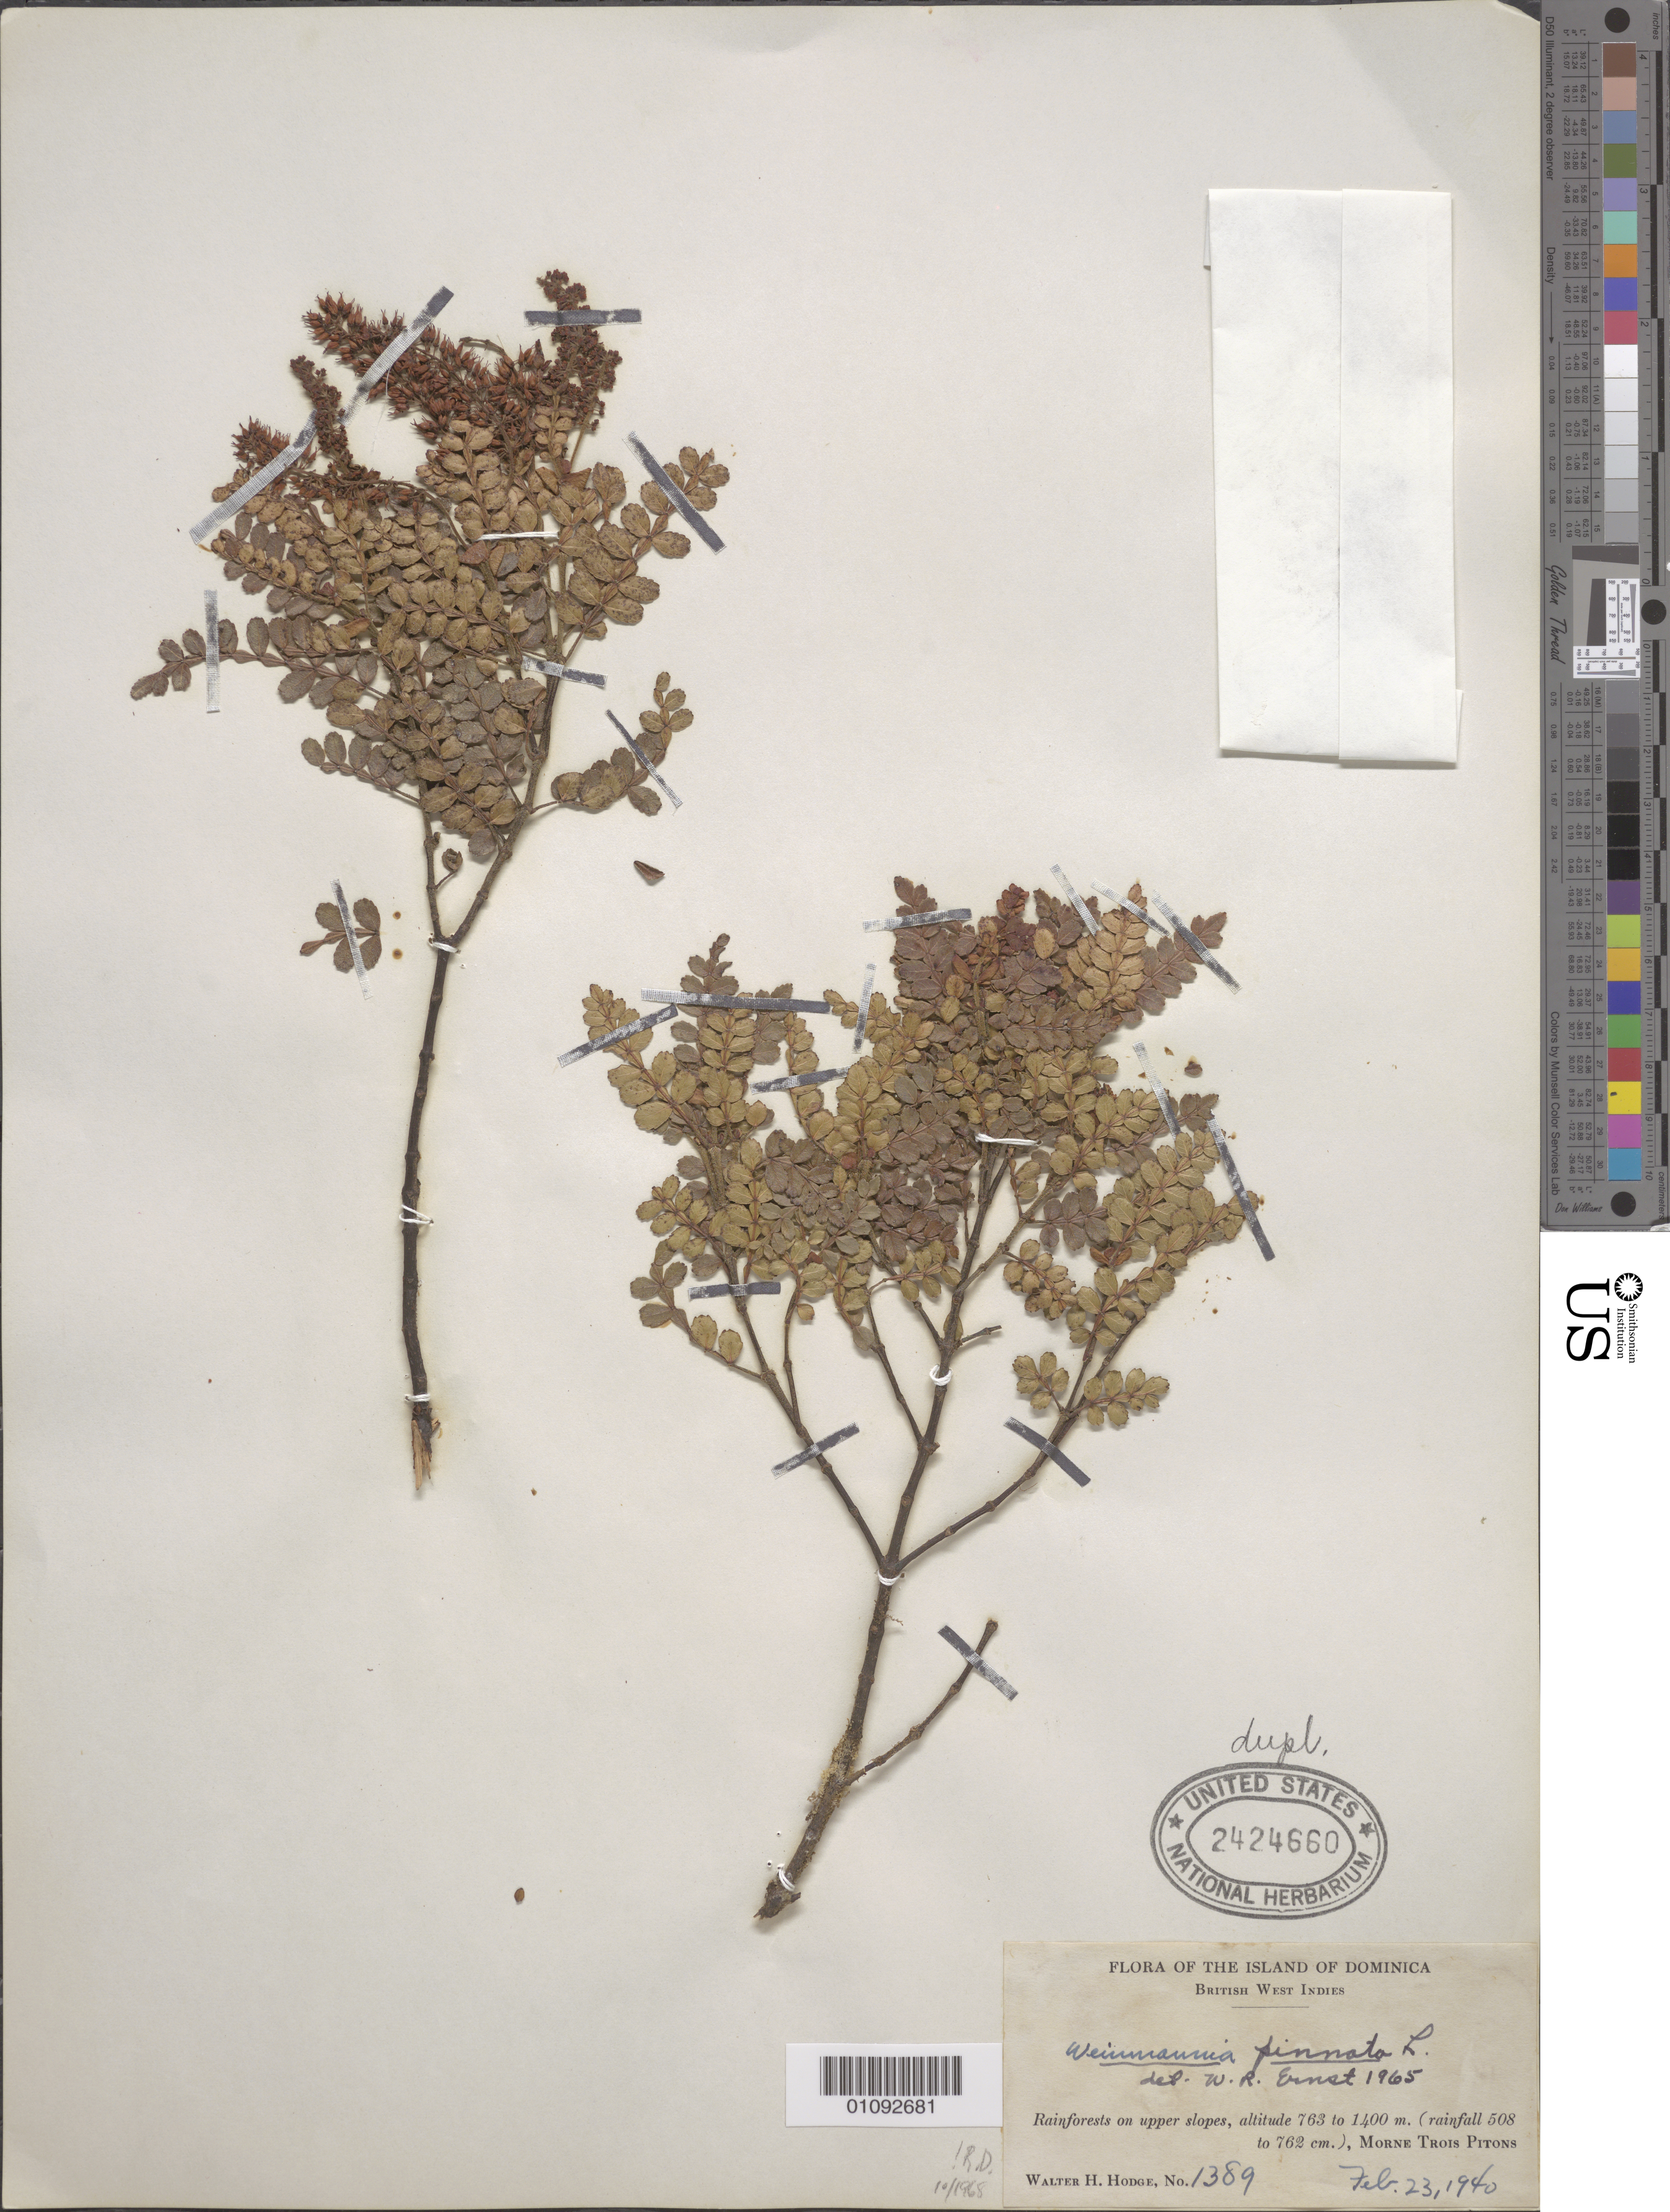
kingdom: Plantae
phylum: Tracheophyta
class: Magnoliopsida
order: Oxalidales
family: Cunoniaceae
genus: Weinmannia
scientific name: Weinmannia pinnata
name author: L.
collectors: W. Hodge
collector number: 1389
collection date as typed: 23 Feb 1940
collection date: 1940-02-23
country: Dominica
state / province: St. Patrick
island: Dominica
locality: Rainforests on upper slopes, Morne Trois Pitons.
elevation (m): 763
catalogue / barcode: US 2424660